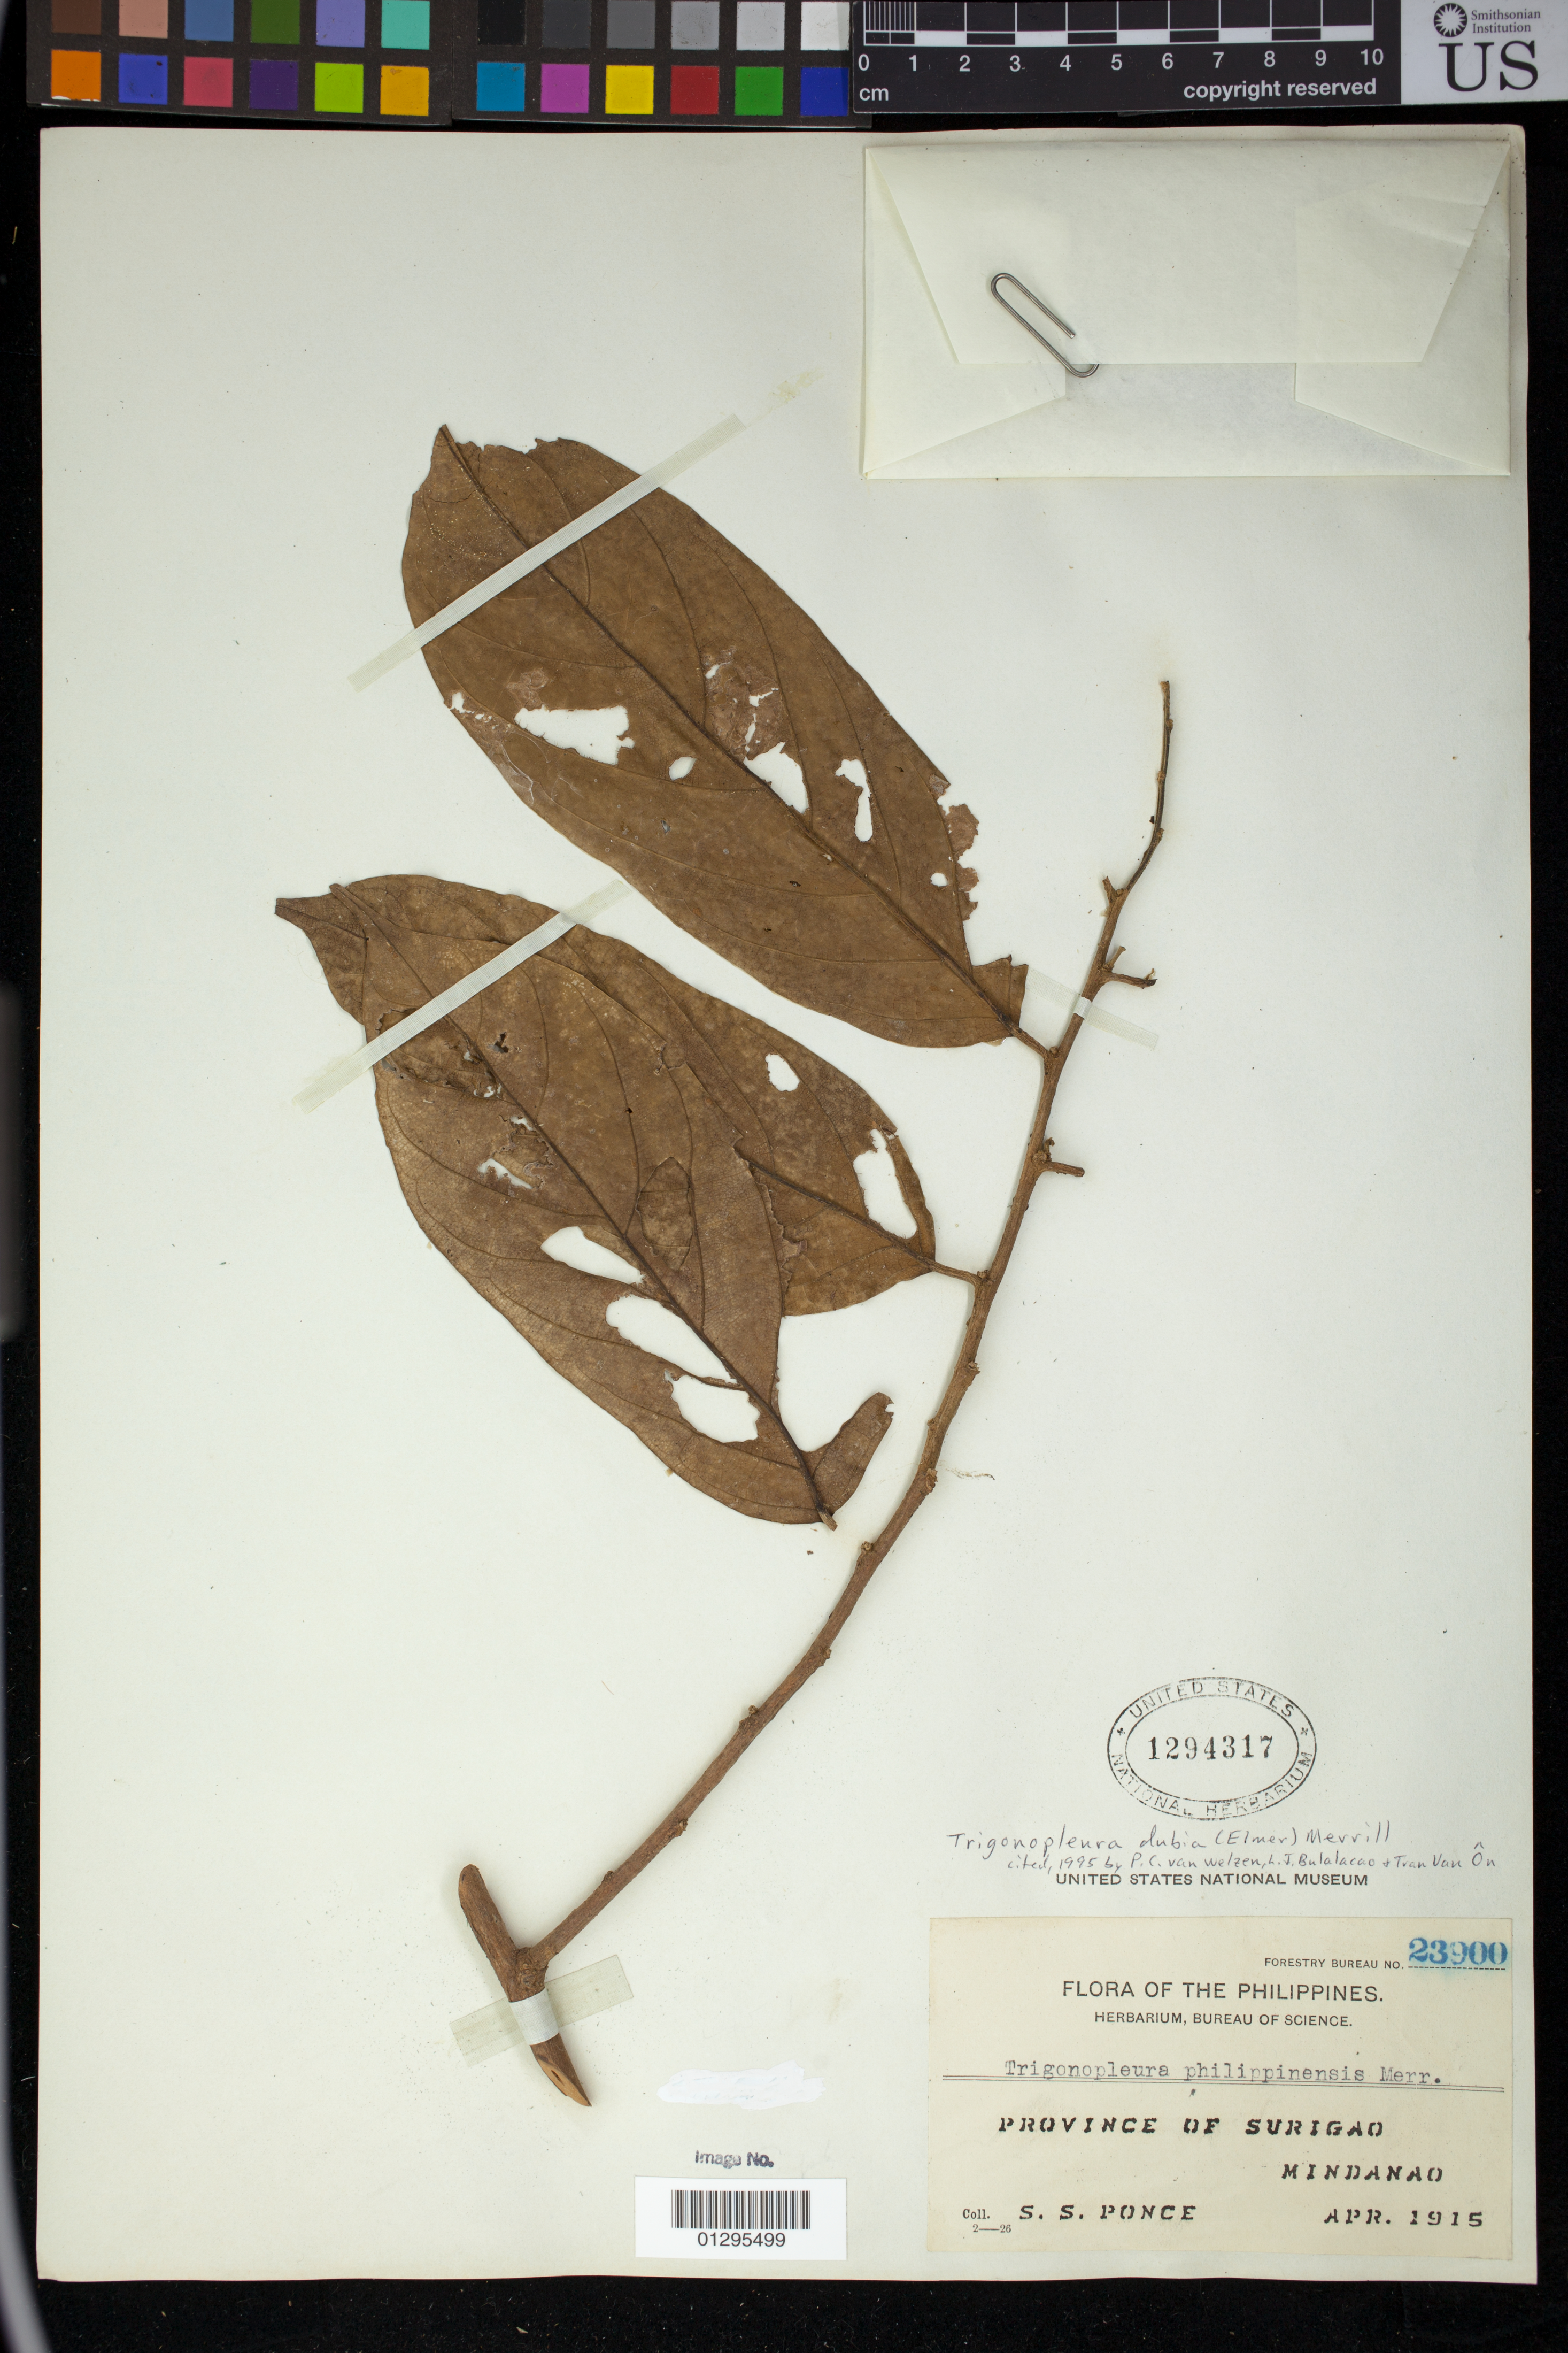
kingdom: Plantae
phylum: Tracheophyta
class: Magnoliopsida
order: Malpighiales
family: Peraceae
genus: Trigonopleura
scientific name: Trigonopleura dubia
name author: Merr.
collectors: S. Ponce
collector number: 23900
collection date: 1915-04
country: Philippines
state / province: Caraga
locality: Province of Surigao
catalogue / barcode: US 1294317